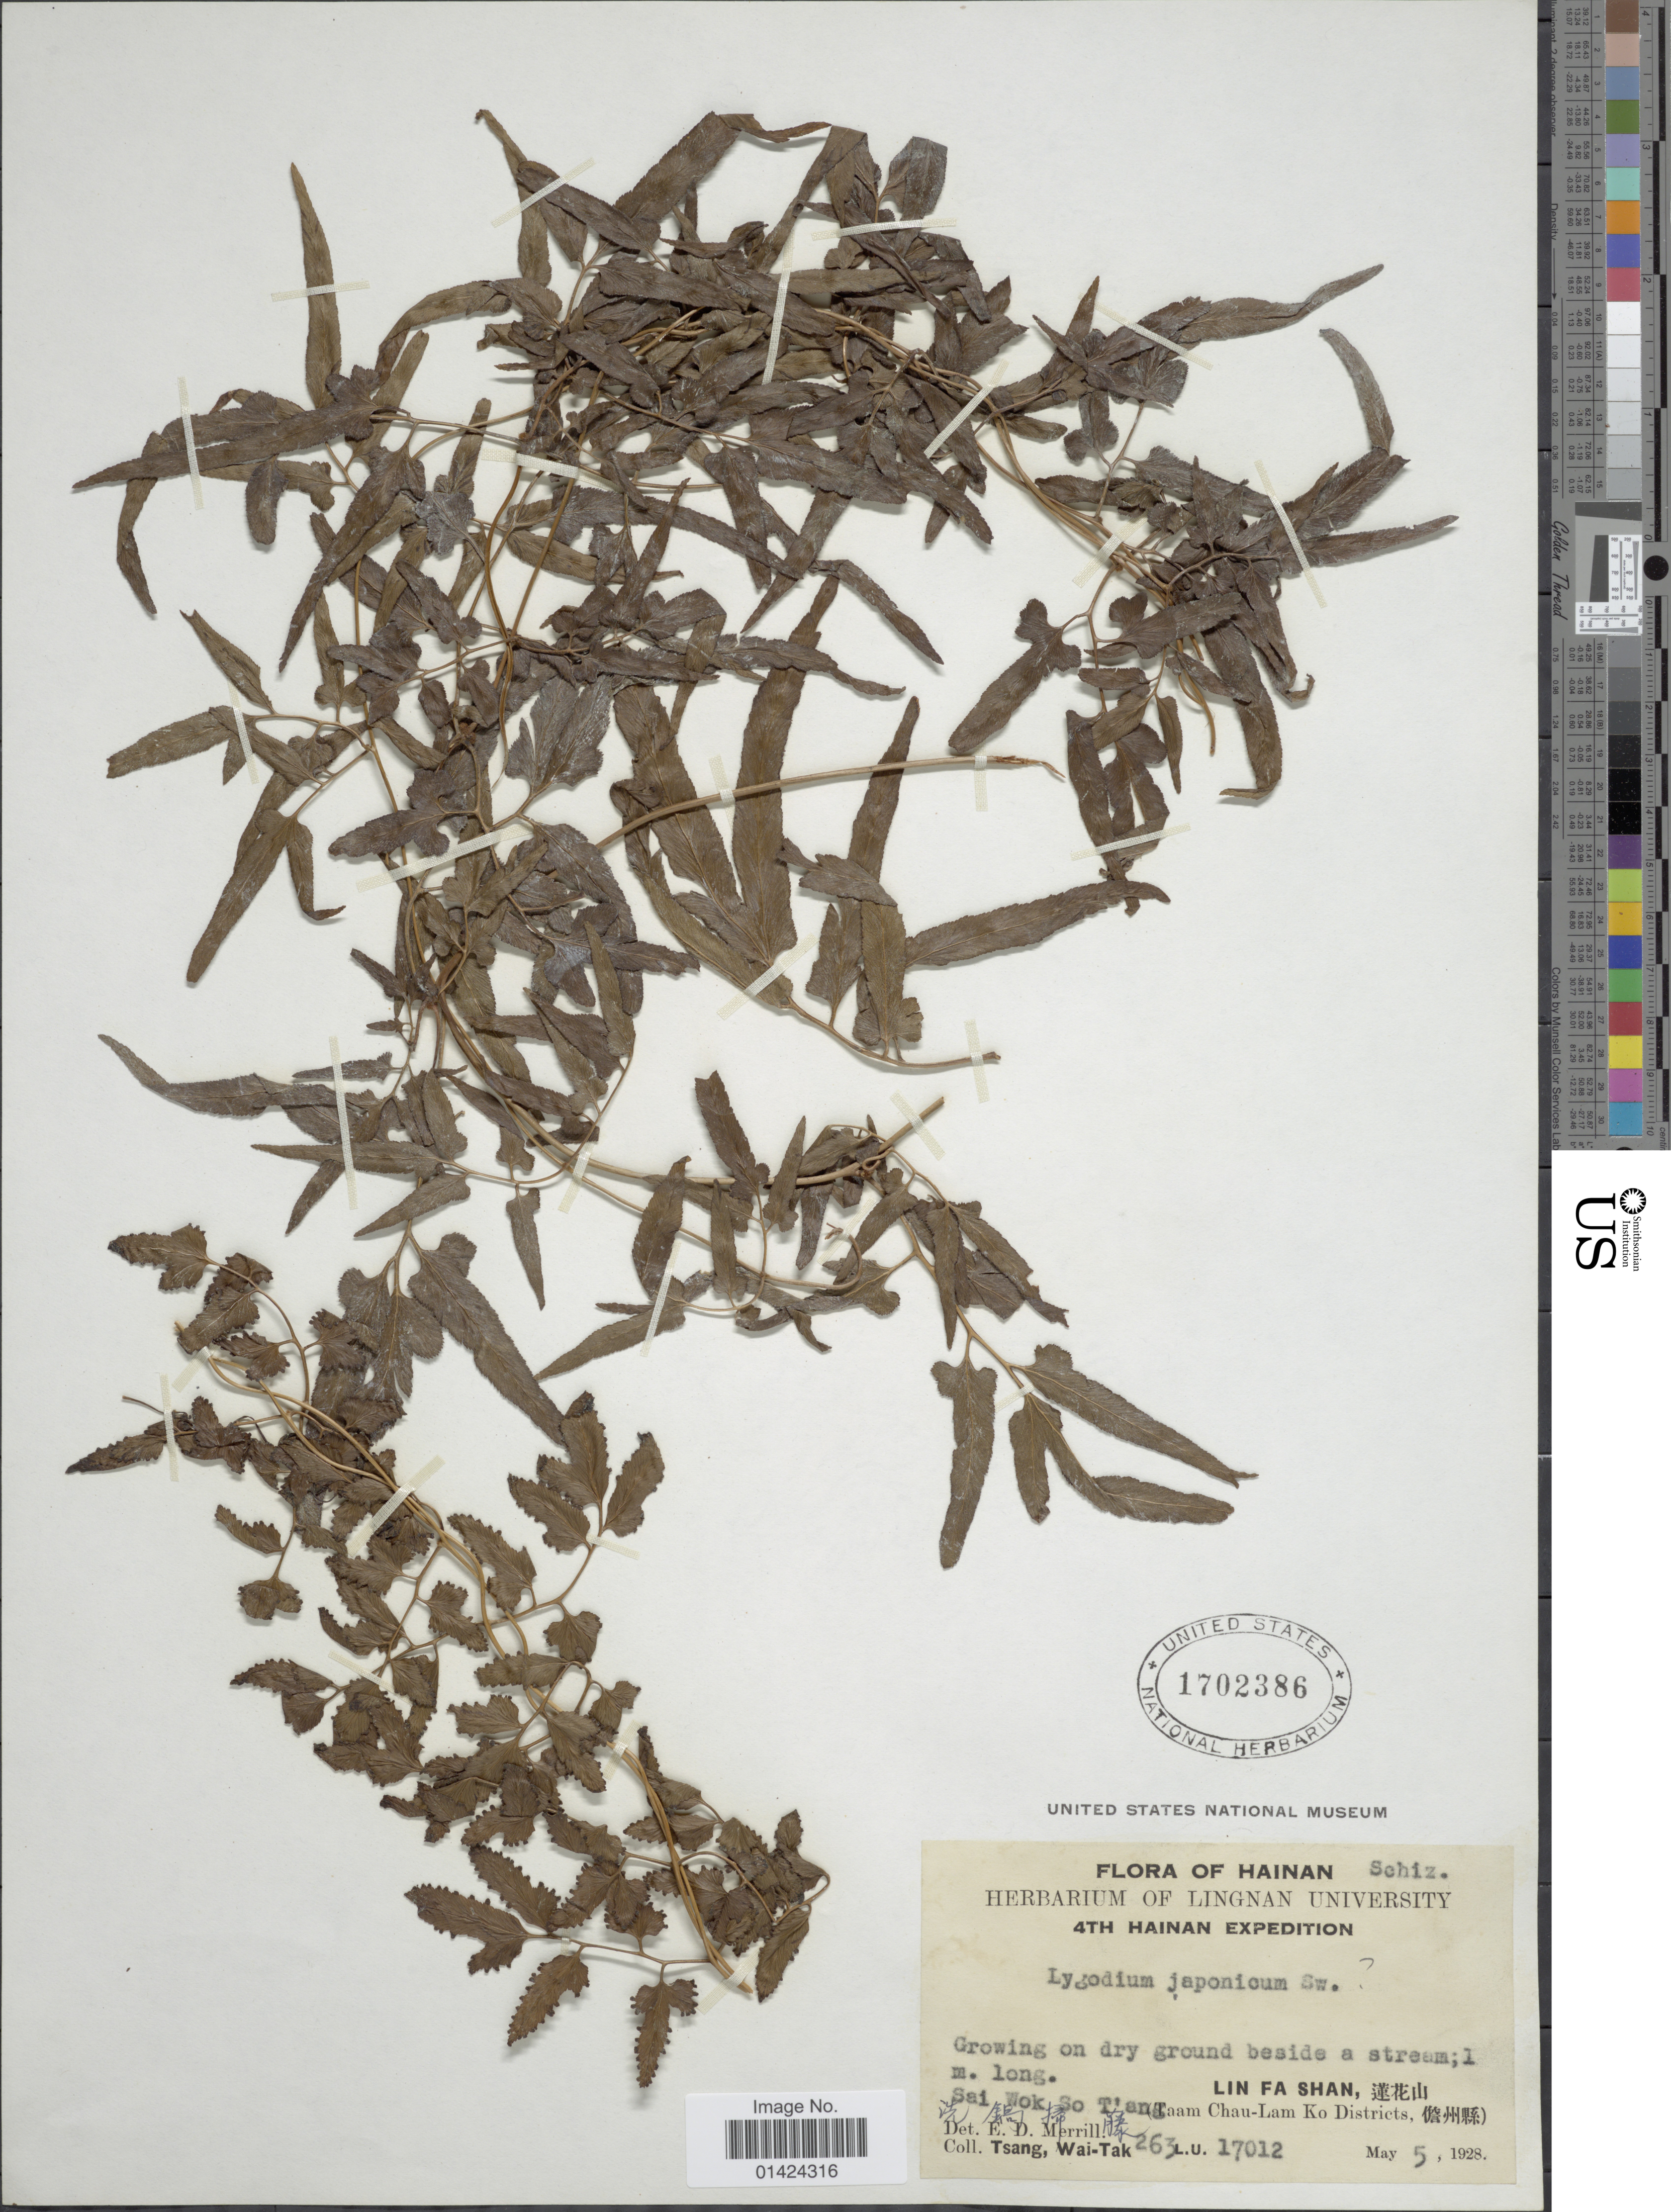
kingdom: Plantae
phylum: Tracheophyta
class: Polypodiopsida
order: Schizaeales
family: Lygodiaceae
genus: Lygodium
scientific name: Lygodium japonicum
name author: (Thunb.) Sw.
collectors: W. T. Tsang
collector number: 263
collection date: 1928-05-05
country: China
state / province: Hainan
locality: Lin Fa Shan. Sai Wok So T'ang (Taam Chau-Lam Ko Districts).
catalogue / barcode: US 1702386